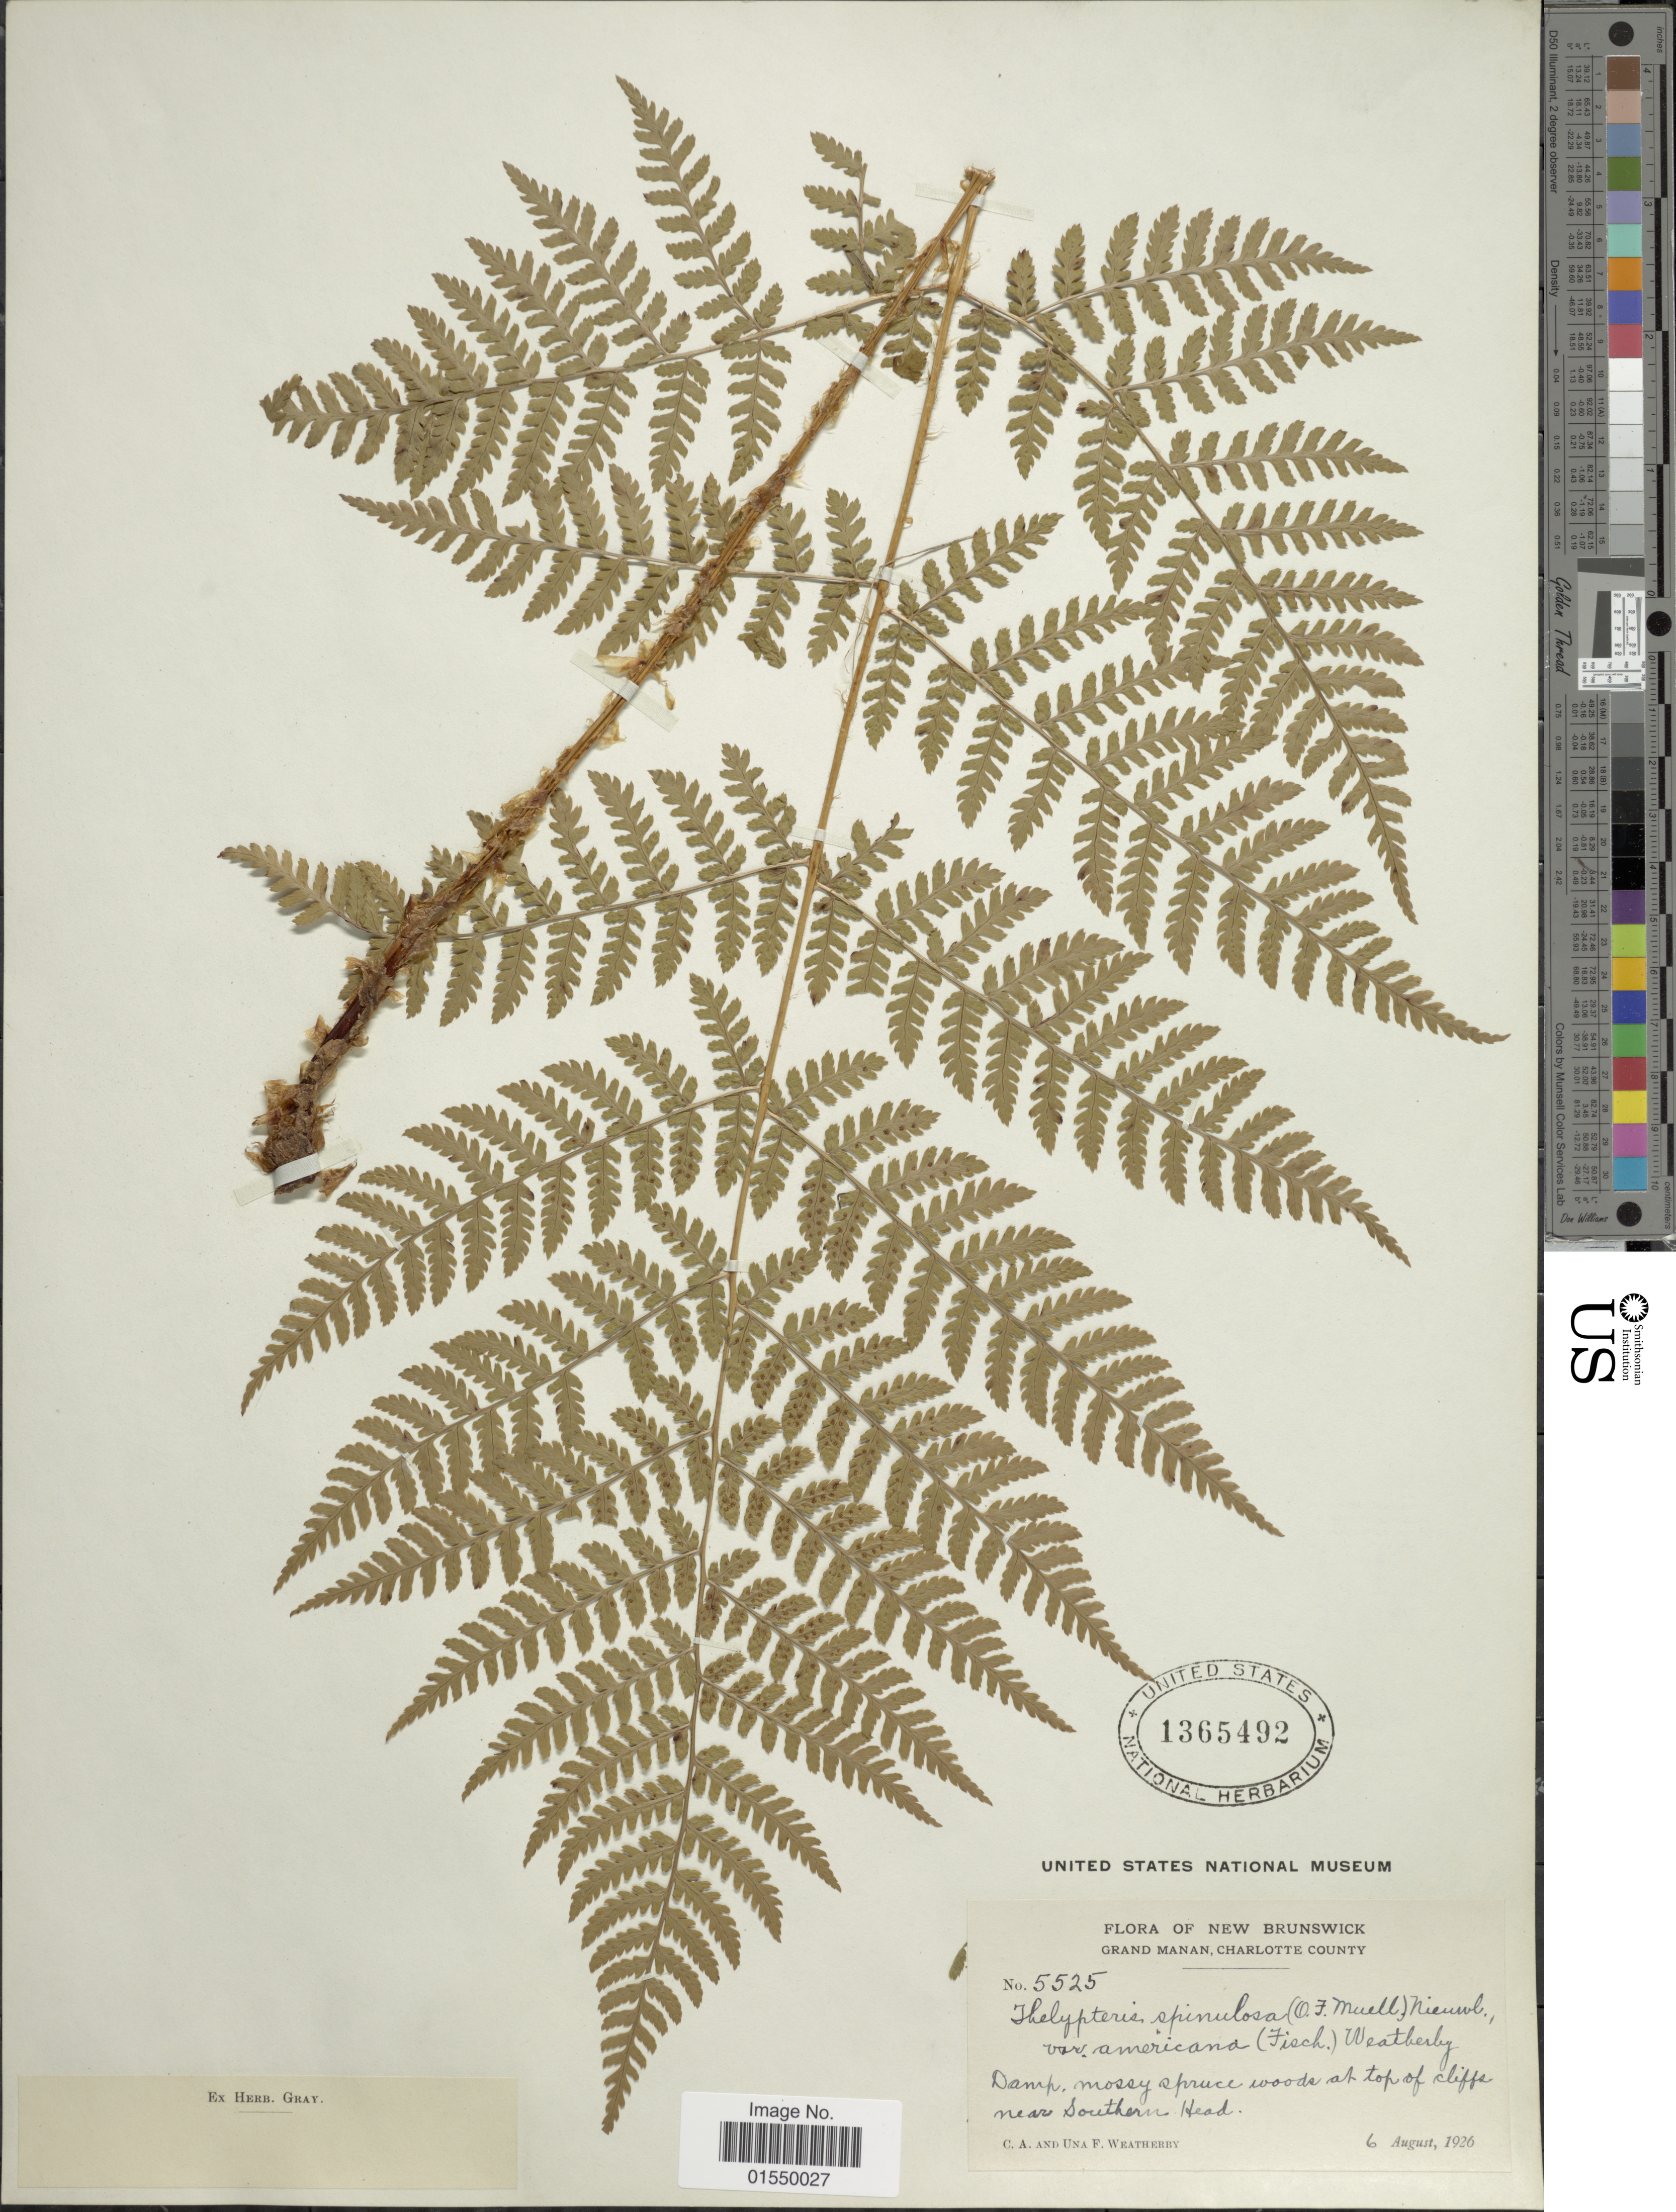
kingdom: Plantae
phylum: Tracheophyta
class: Polypodiopsida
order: Polypodiales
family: Dryopteridaceae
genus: Dryopteris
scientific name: Dryopteris campyloptera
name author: Clarkson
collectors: C. A. Weatherby & U. L. Weatherby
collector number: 5525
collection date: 1926-08-06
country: Canada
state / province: New Brunswick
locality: Grand Manan, Cahrlotte County, top of cliffs near Southern Head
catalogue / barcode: US 1365492